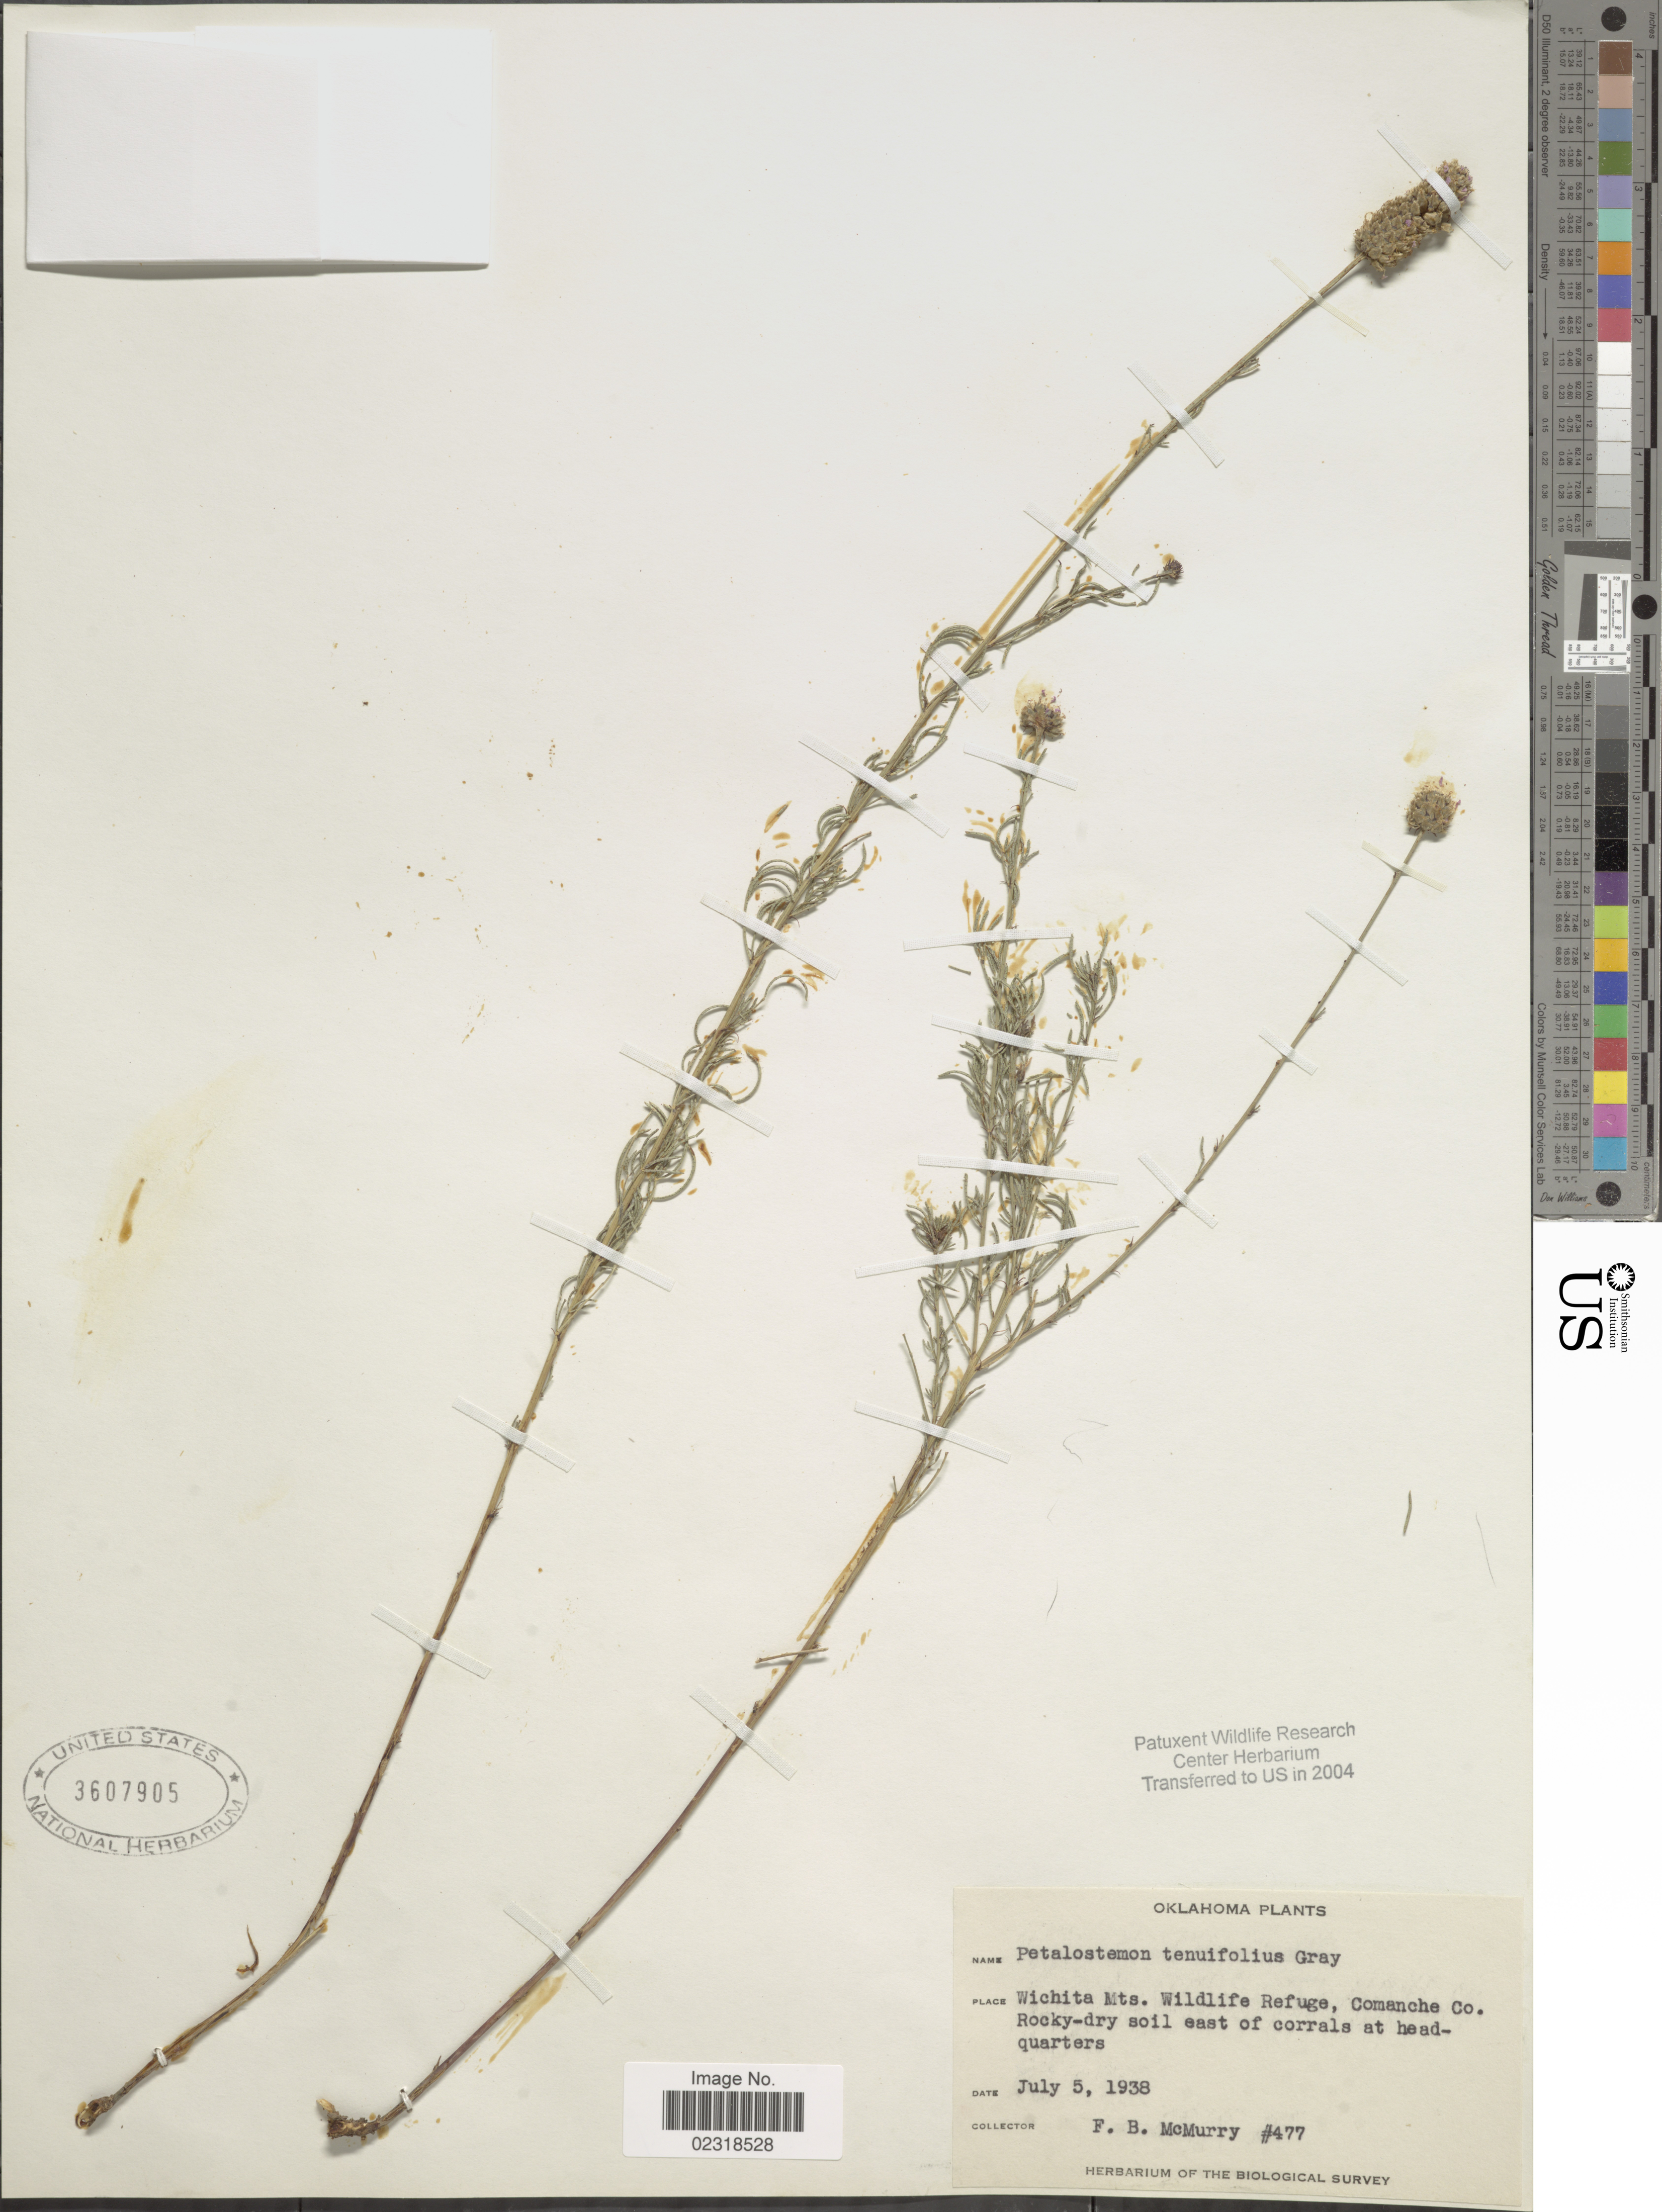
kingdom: Plantae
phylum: Tracheophyta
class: Magnoliopsida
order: Fabales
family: Fabaceae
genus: Dalea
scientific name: Dalea tenuifolia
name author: (A. Gray) Shinners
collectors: F. B. McMurry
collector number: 477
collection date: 1938-05-05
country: United States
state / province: Oklahoma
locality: Wichita Mts., Wildlife Refuge, Comanche Co.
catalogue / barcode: US 3607905